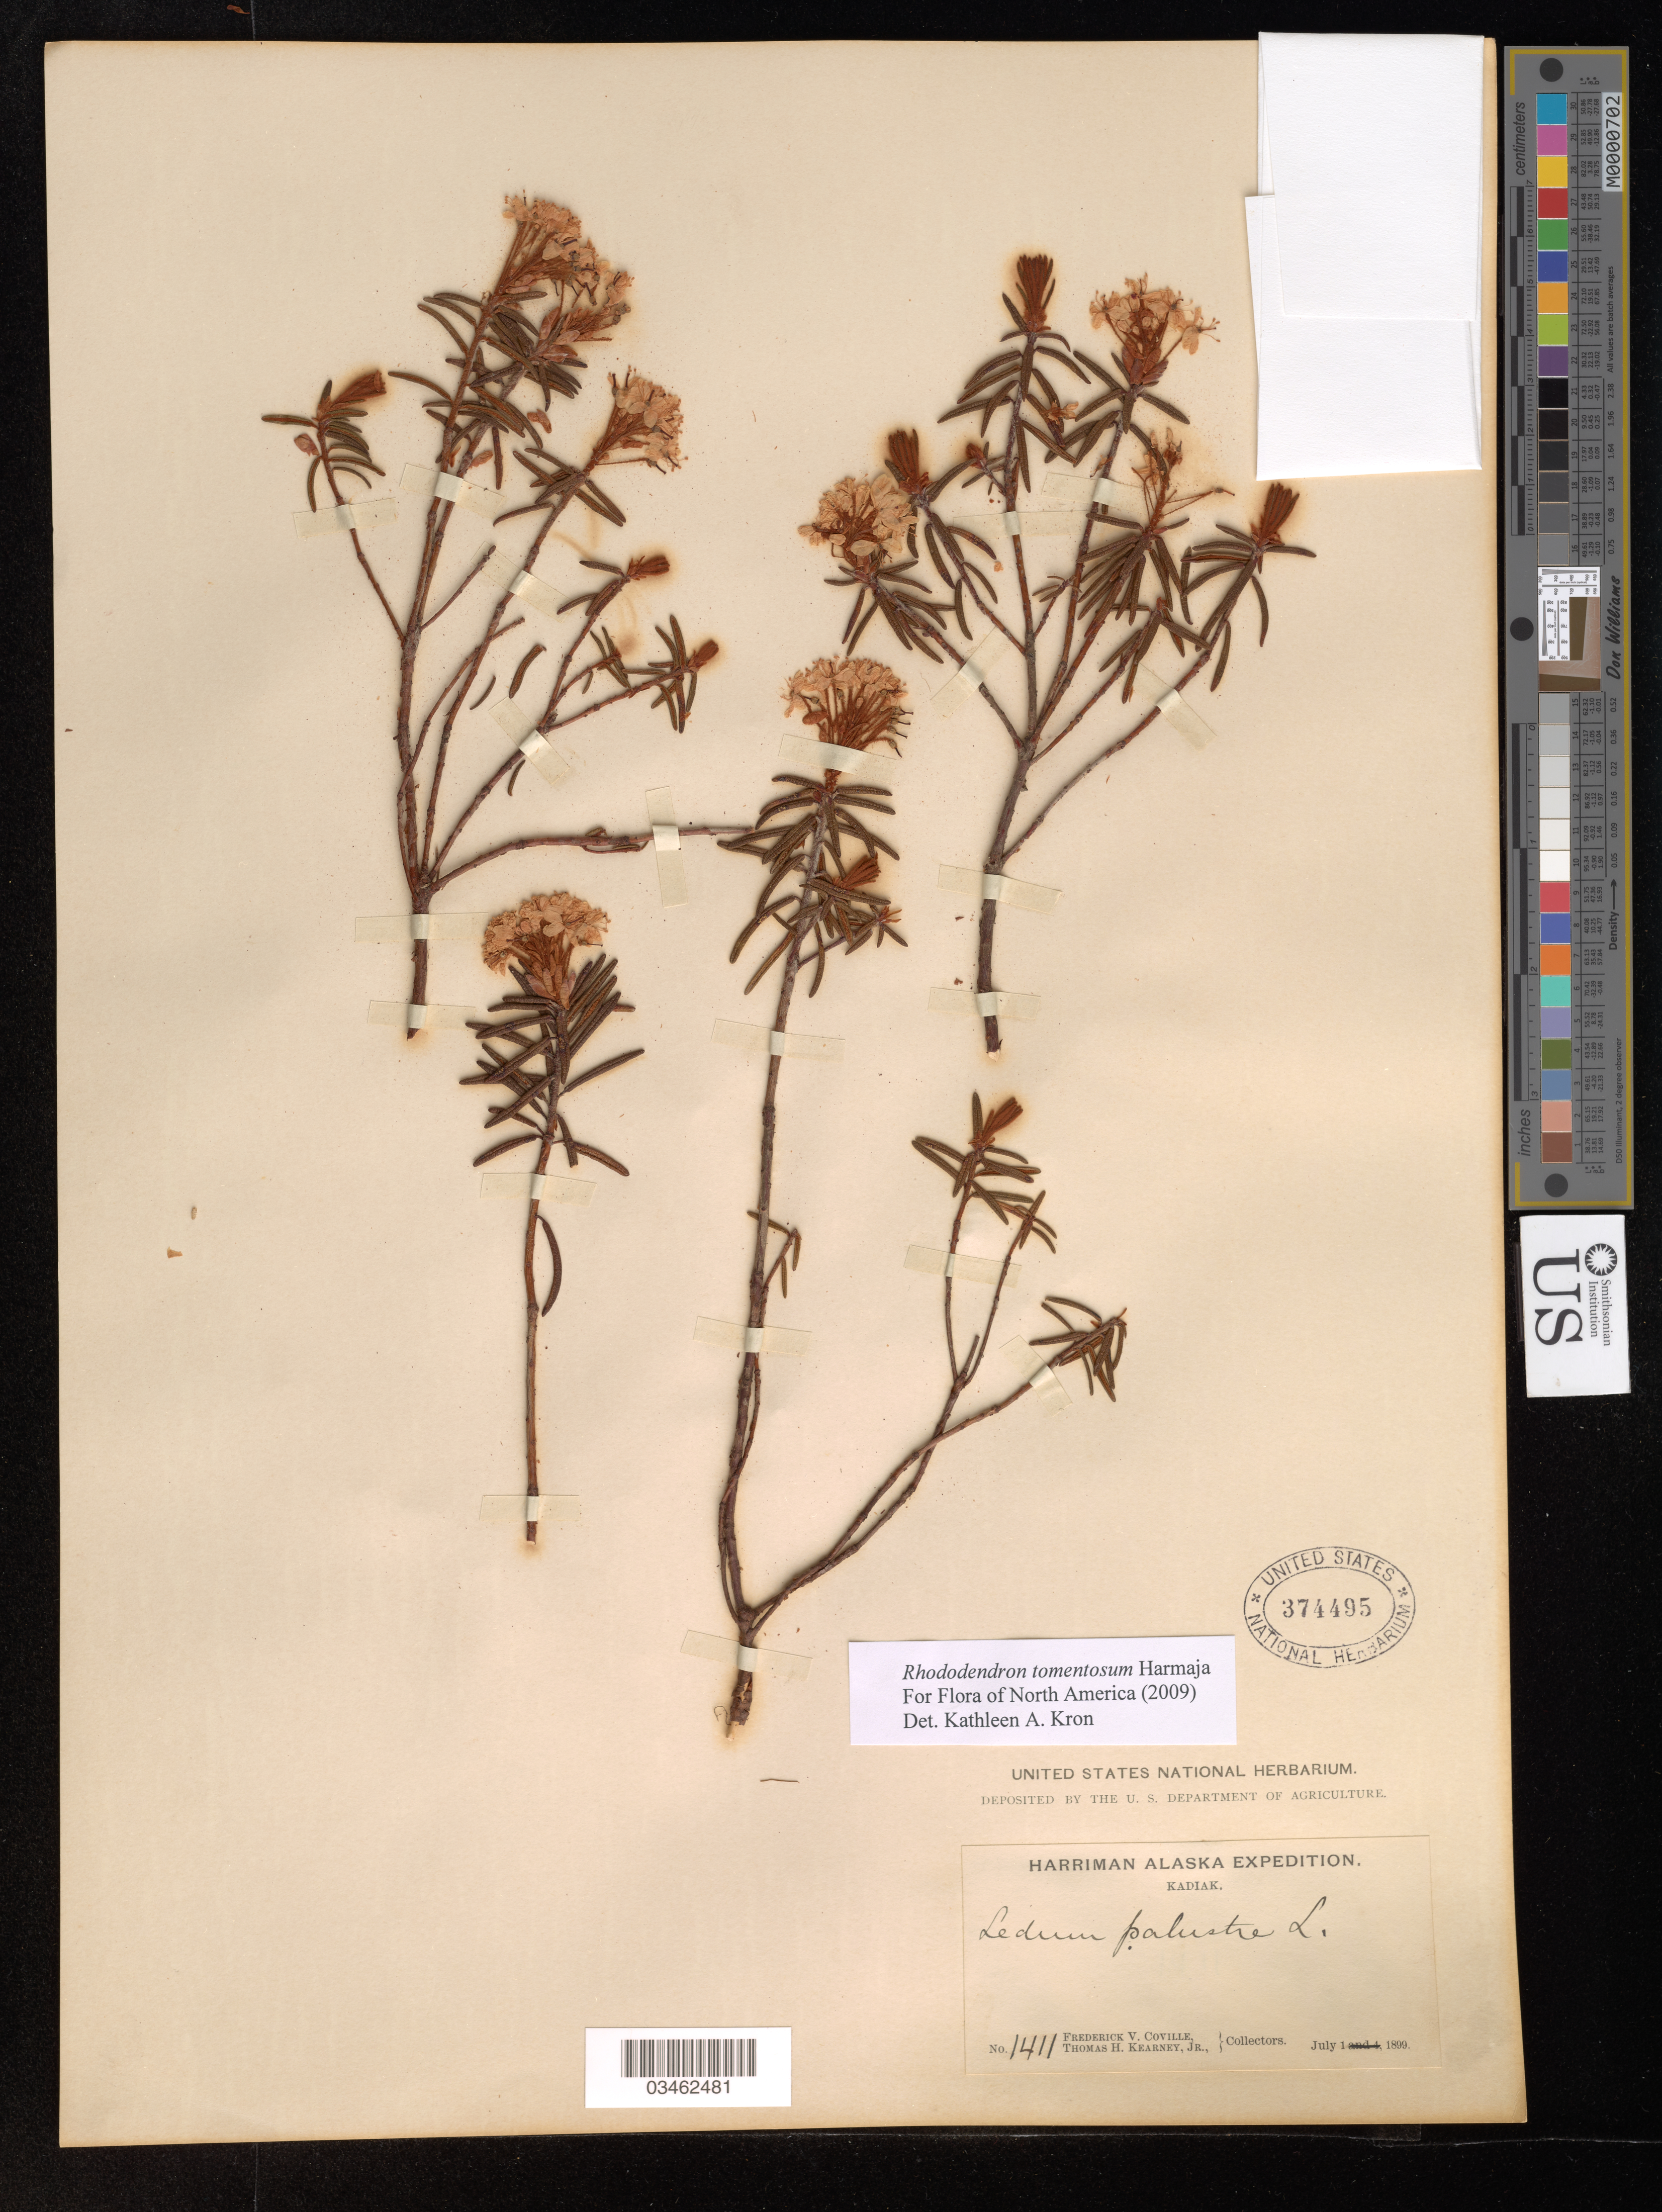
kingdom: Plantae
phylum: Tracheophyta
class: Magnoliopsida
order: Ericales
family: Ericaceae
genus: Rhododendron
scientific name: Rhododendron tomentosum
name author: Harmaja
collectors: F. V. Coville & T. H. Kearney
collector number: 1411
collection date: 1899-07-01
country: United States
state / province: Alaska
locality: Kadiak.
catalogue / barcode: US 374495